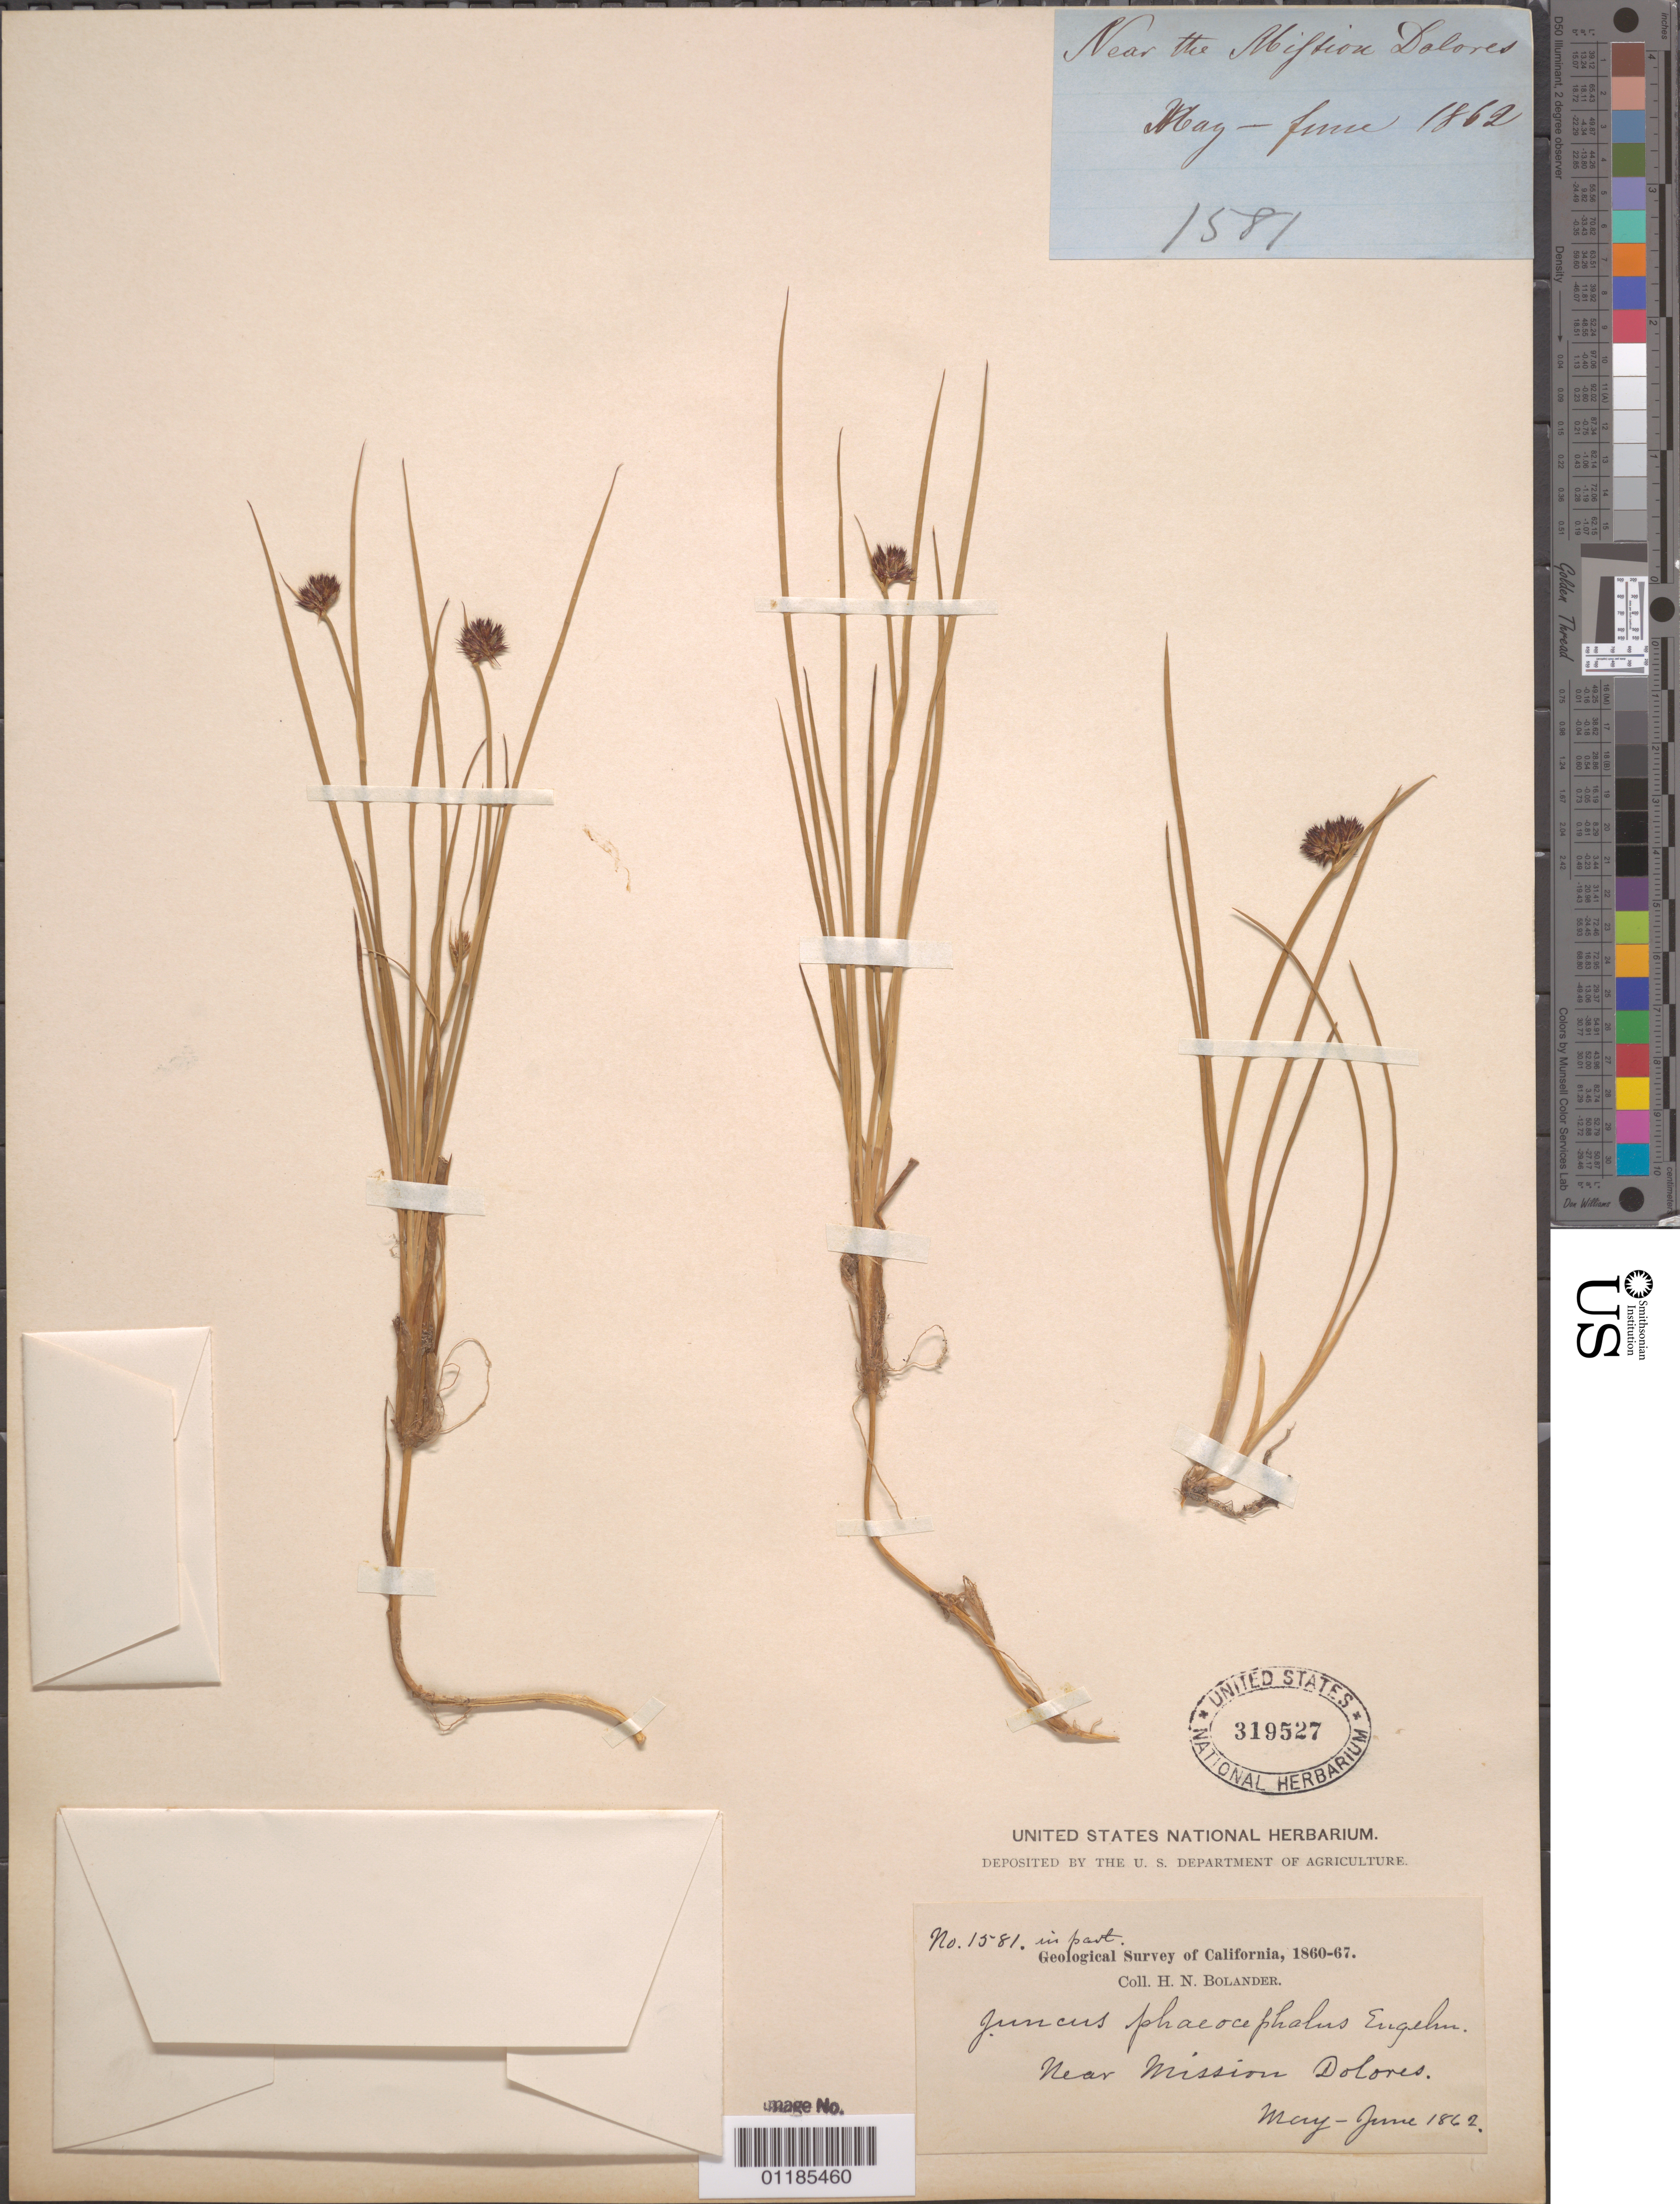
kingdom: Plantae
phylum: Tracheophyta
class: Liliopsida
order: Poales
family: Juncaceae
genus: Juncus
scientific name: Juncus phaeocephalus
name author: Engelm.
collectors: H. Bolander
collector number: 1581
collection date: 1862-05/1862-06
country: United States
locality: Near Mission Dolores.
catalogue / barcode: US 319527